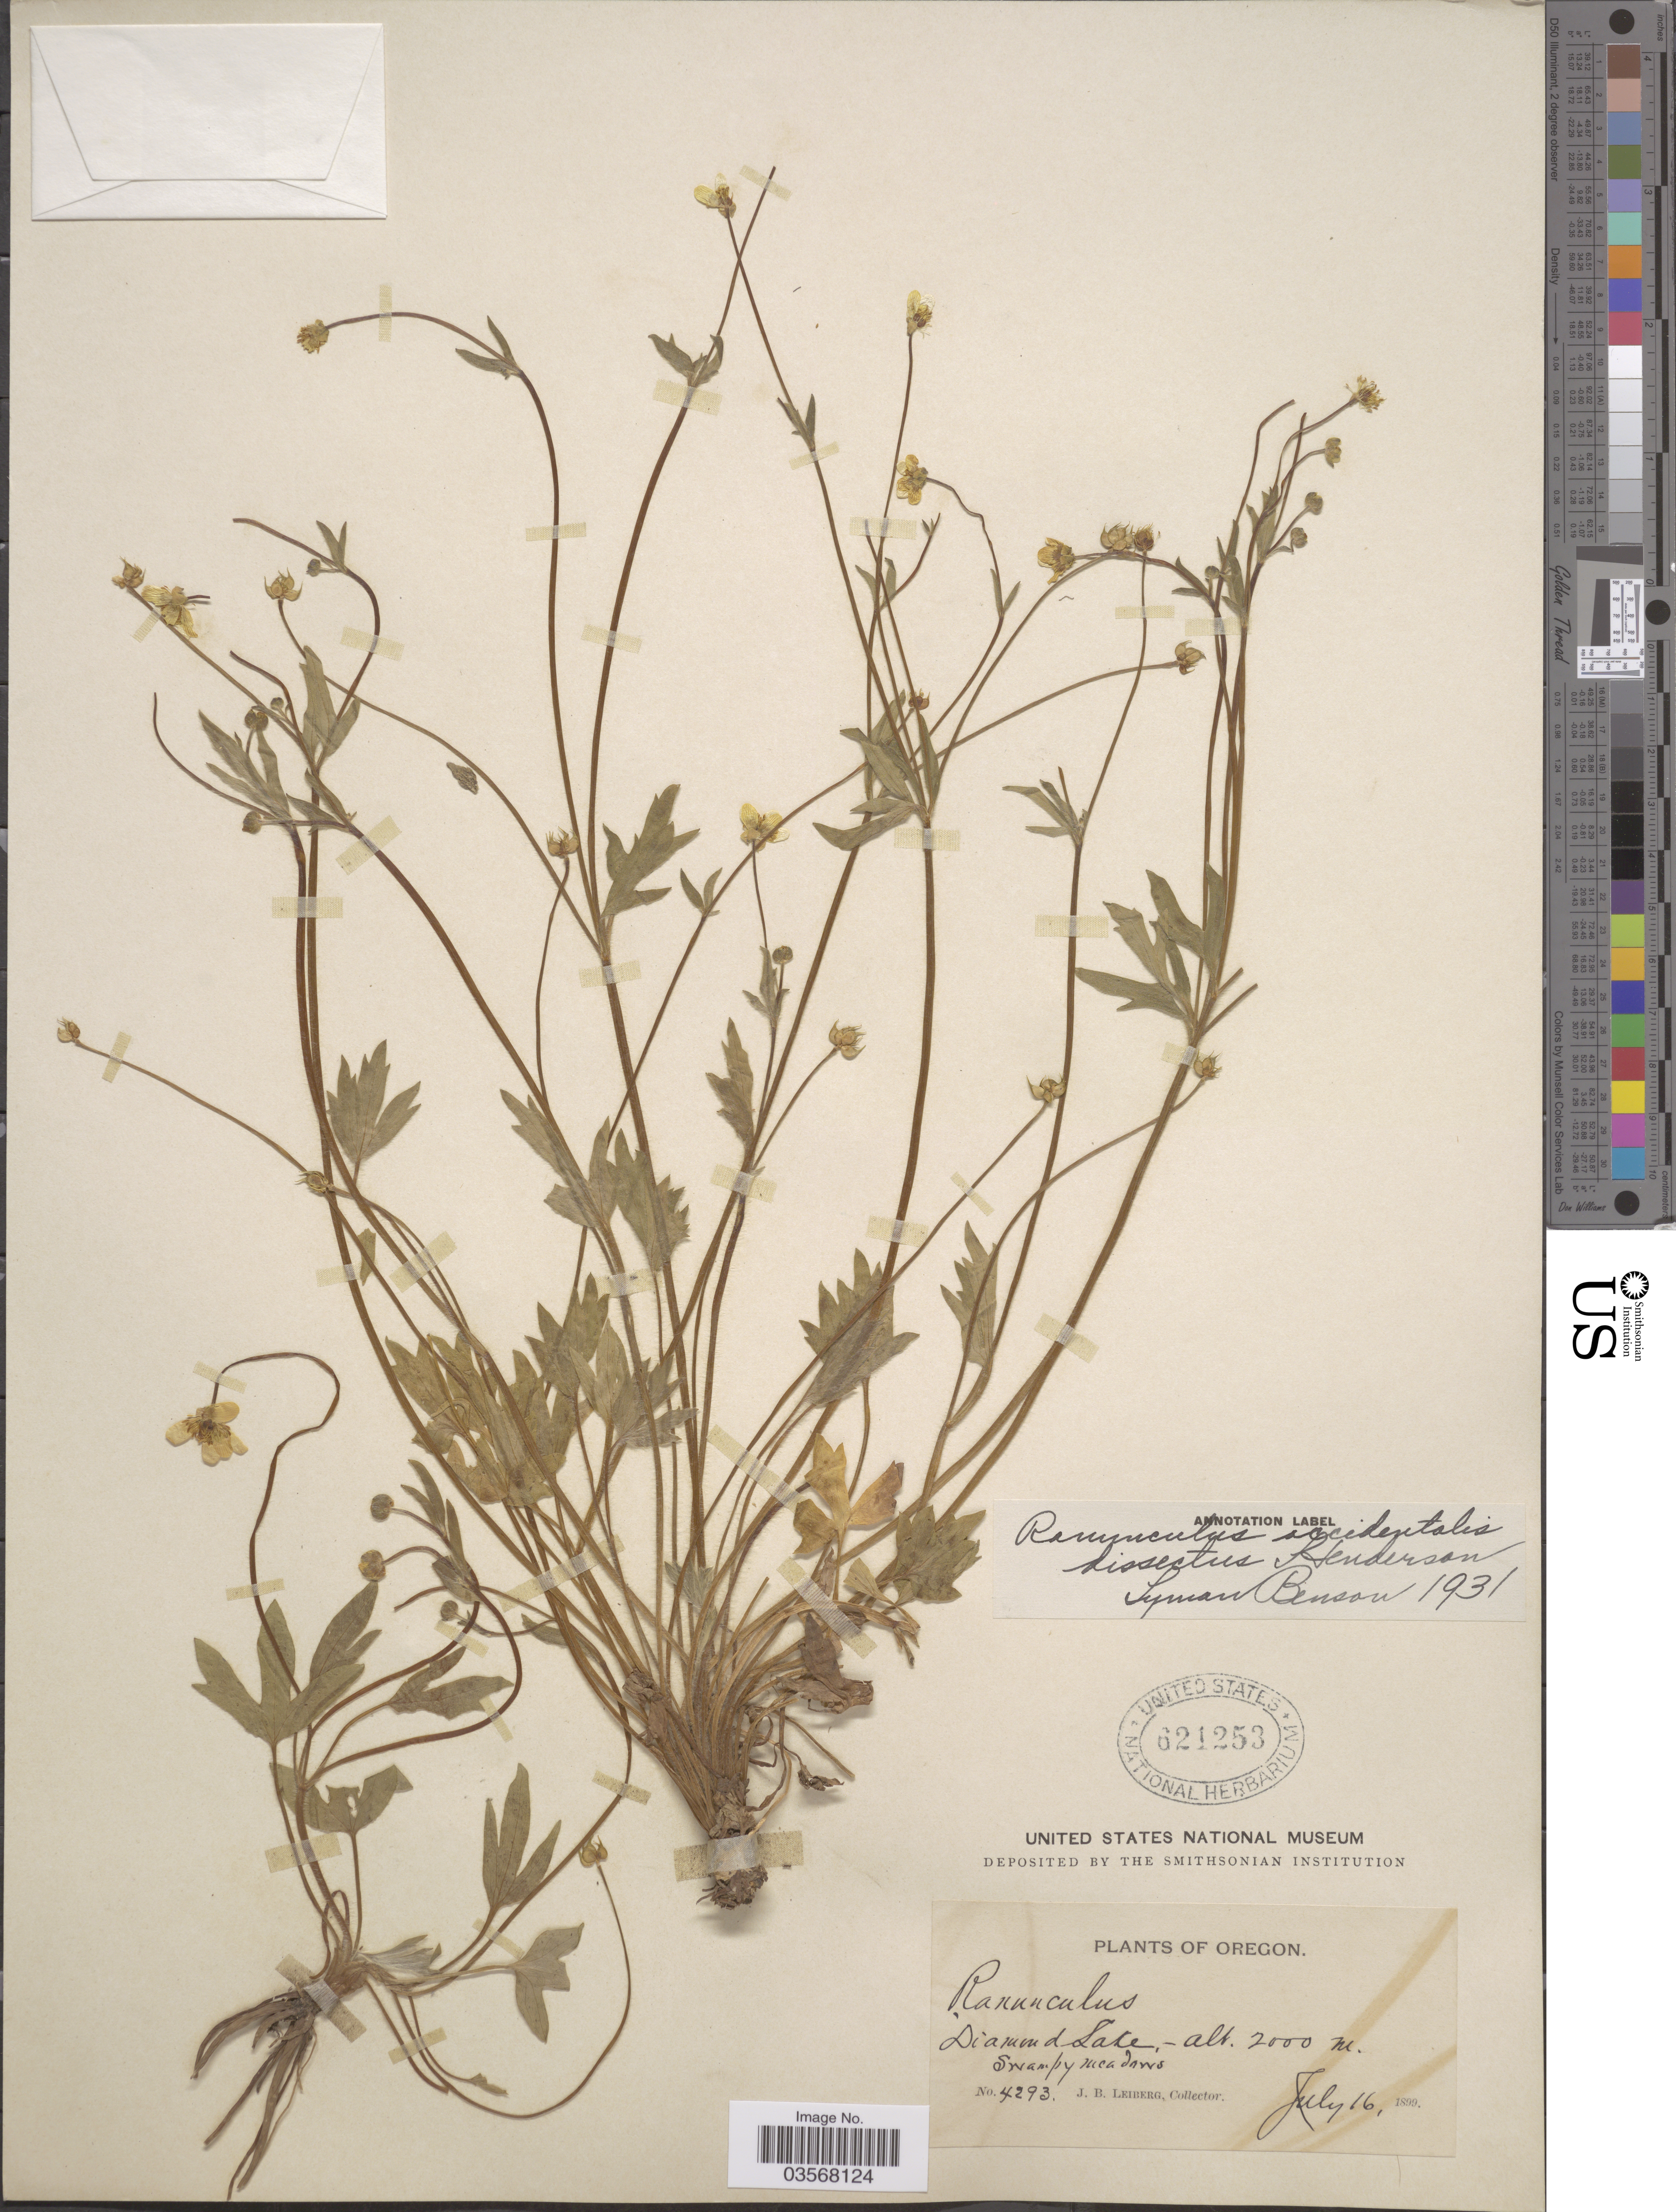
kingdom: Plantae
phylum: Tracheophyta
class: Magnoliopsida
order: Ranunculales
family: Ranunculaceae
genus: Ranunculus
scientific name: Ranunculus occidentalis var. dissectus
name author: L.F. Hend.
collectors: J. B. Leiberg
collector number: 4293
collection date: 1899-06-16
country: United States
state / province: Oregon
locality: Diamond Lake. Swampy meadows.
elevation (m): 2000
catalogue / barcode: US 621253